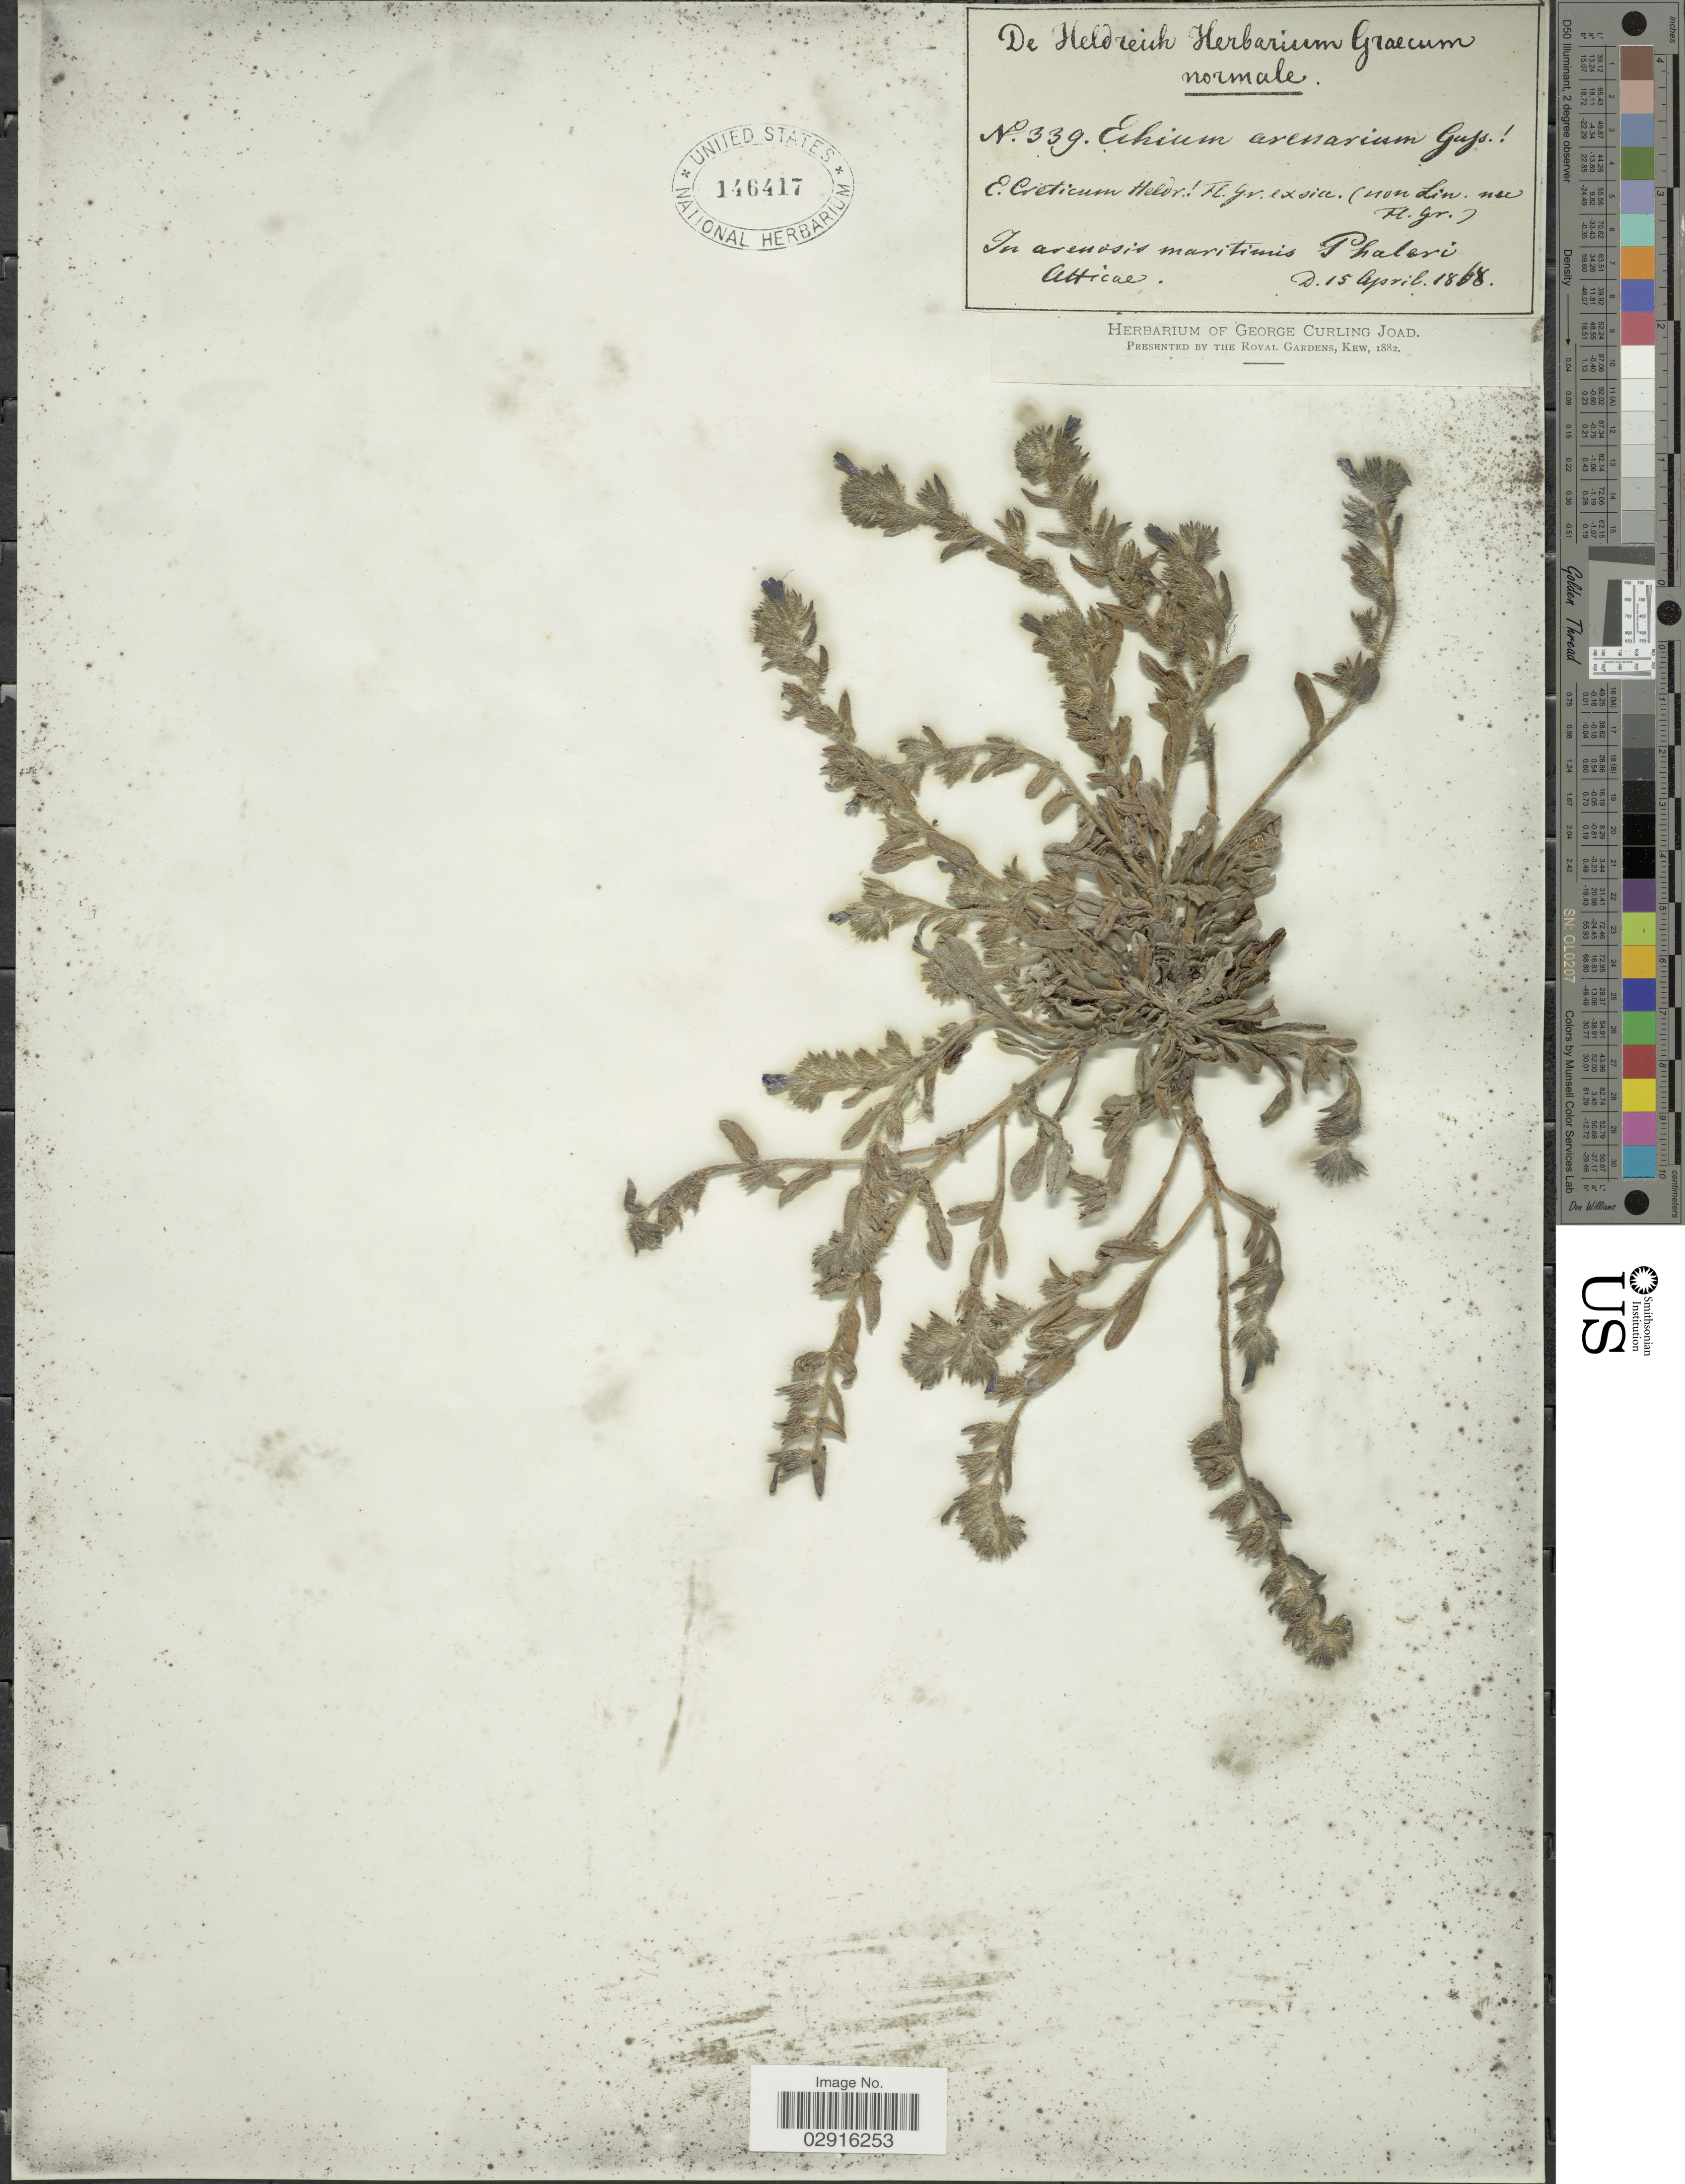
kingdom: Plantae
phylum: Tracheophyta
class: Magnoliopsida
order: Boraginales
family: Boraginaceae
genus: Echium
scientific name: Echium arenarium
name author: Gussone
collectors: -. De Heldreich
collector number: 339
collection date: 1868-04-15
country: Greece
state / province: Attica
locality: In arenosis maritimis Phaleri Attricae.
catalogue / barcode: US 146417